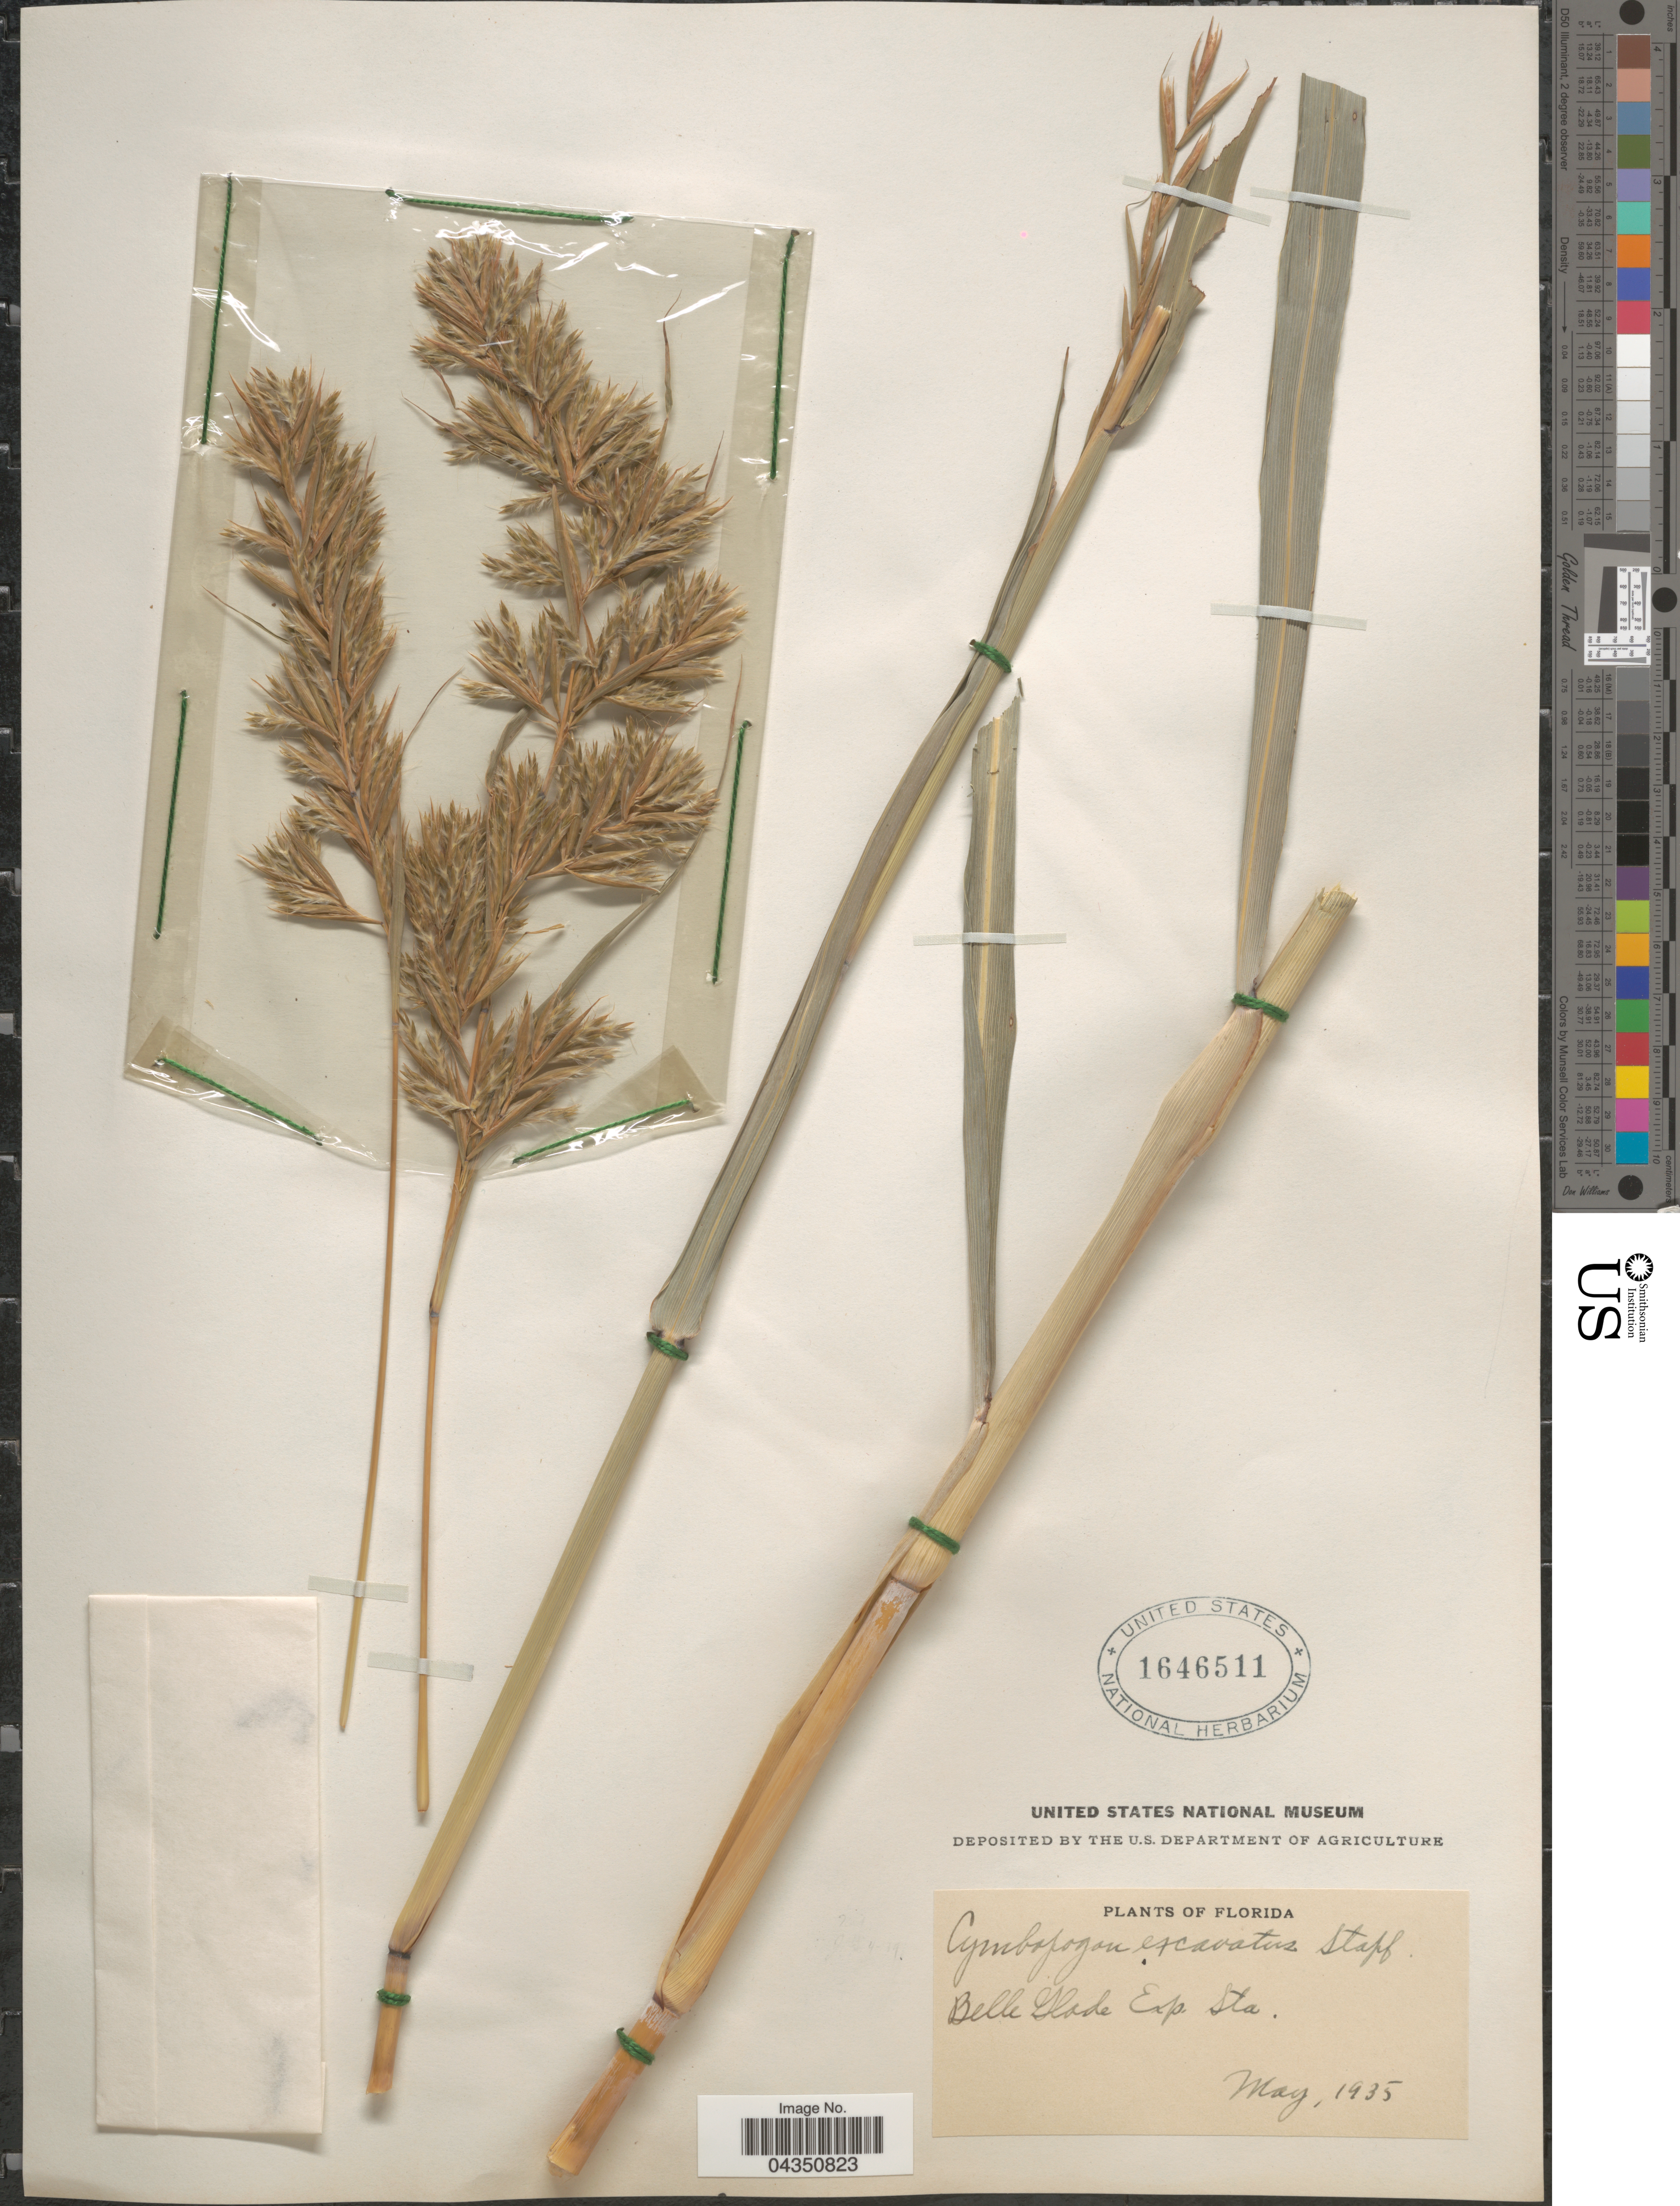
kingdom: Plantae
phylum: Tracheophyta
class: Liliopsida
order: Poales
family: Poaceae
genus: Cymbopogon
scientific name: Cymbopogon caesius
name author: (Nees ex Hook. & Arn.) Stapf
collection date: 1935-05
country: United States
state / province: Florida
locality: Belle Glade Exp. Sta.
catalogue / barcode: US 1646511